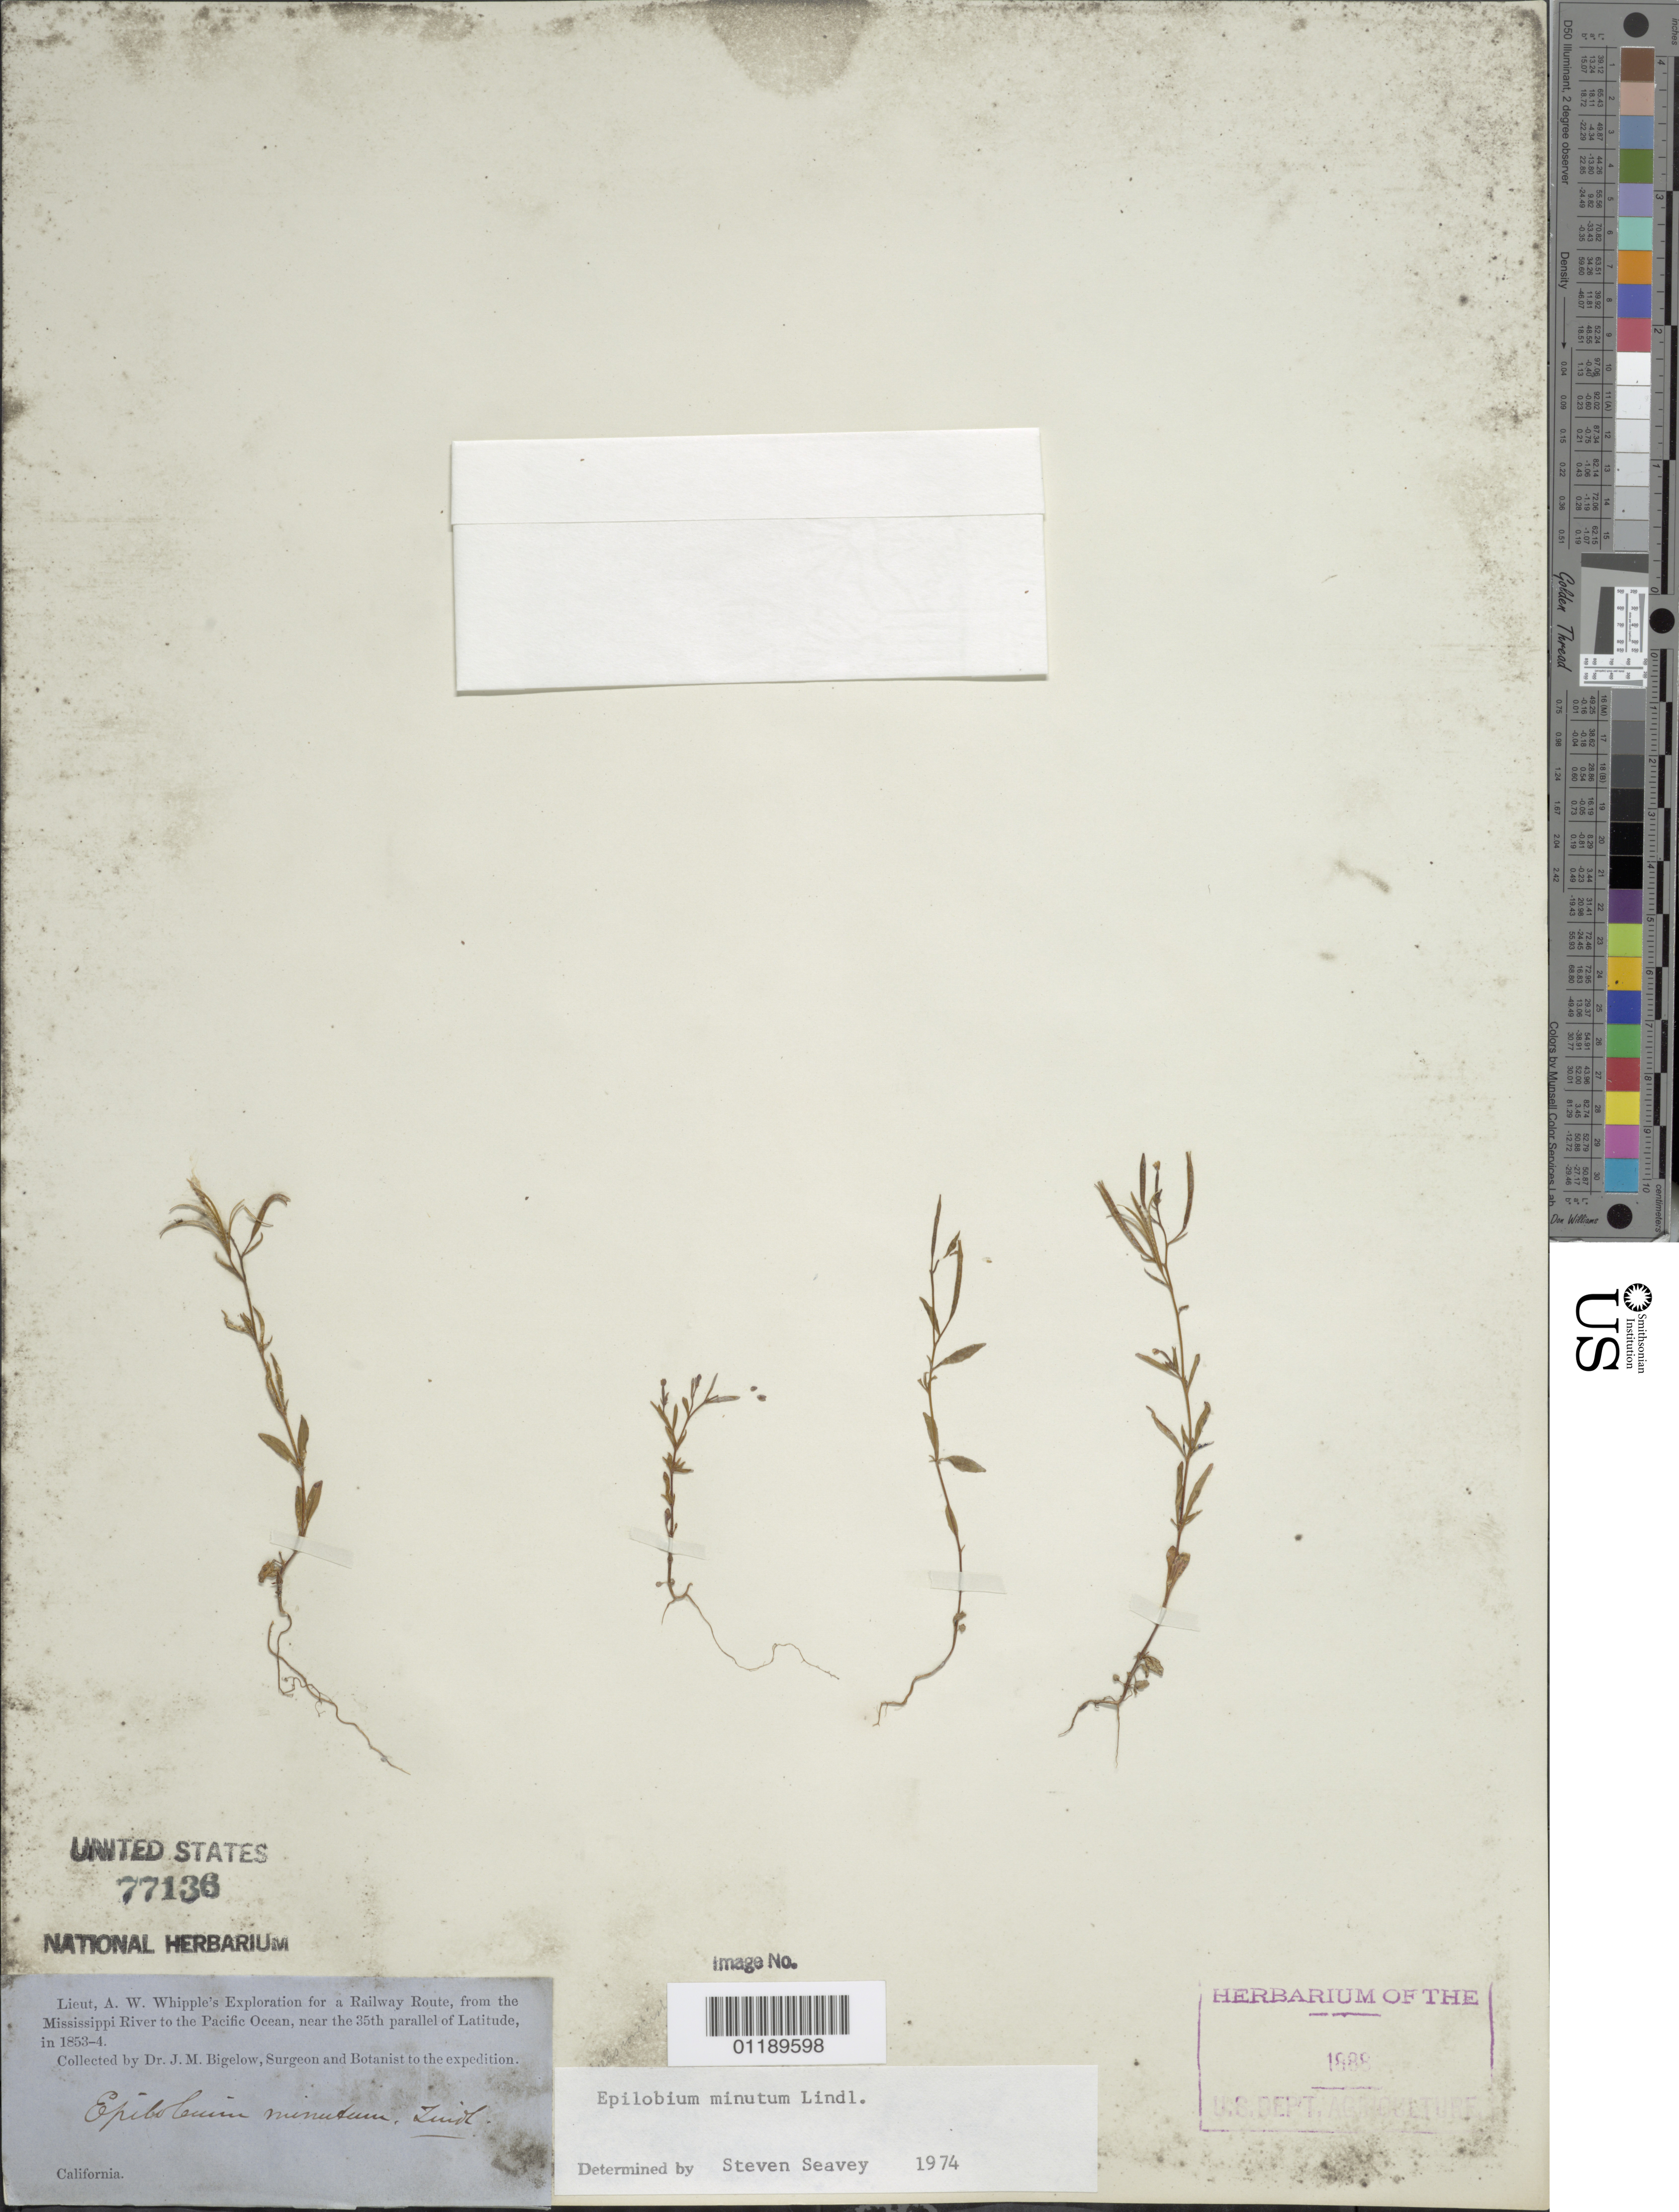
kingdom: Plantae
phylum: Tracheophyta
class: Magnoliopsida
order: Myrtales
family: Onagraceae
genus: Epilobium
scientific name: Epilobium minutum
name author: Lindl. ex Lehm.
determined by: Seavey, S.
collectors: J. M. Bigelow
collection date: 1853/1854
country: United States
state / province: California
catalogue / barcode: US 77136